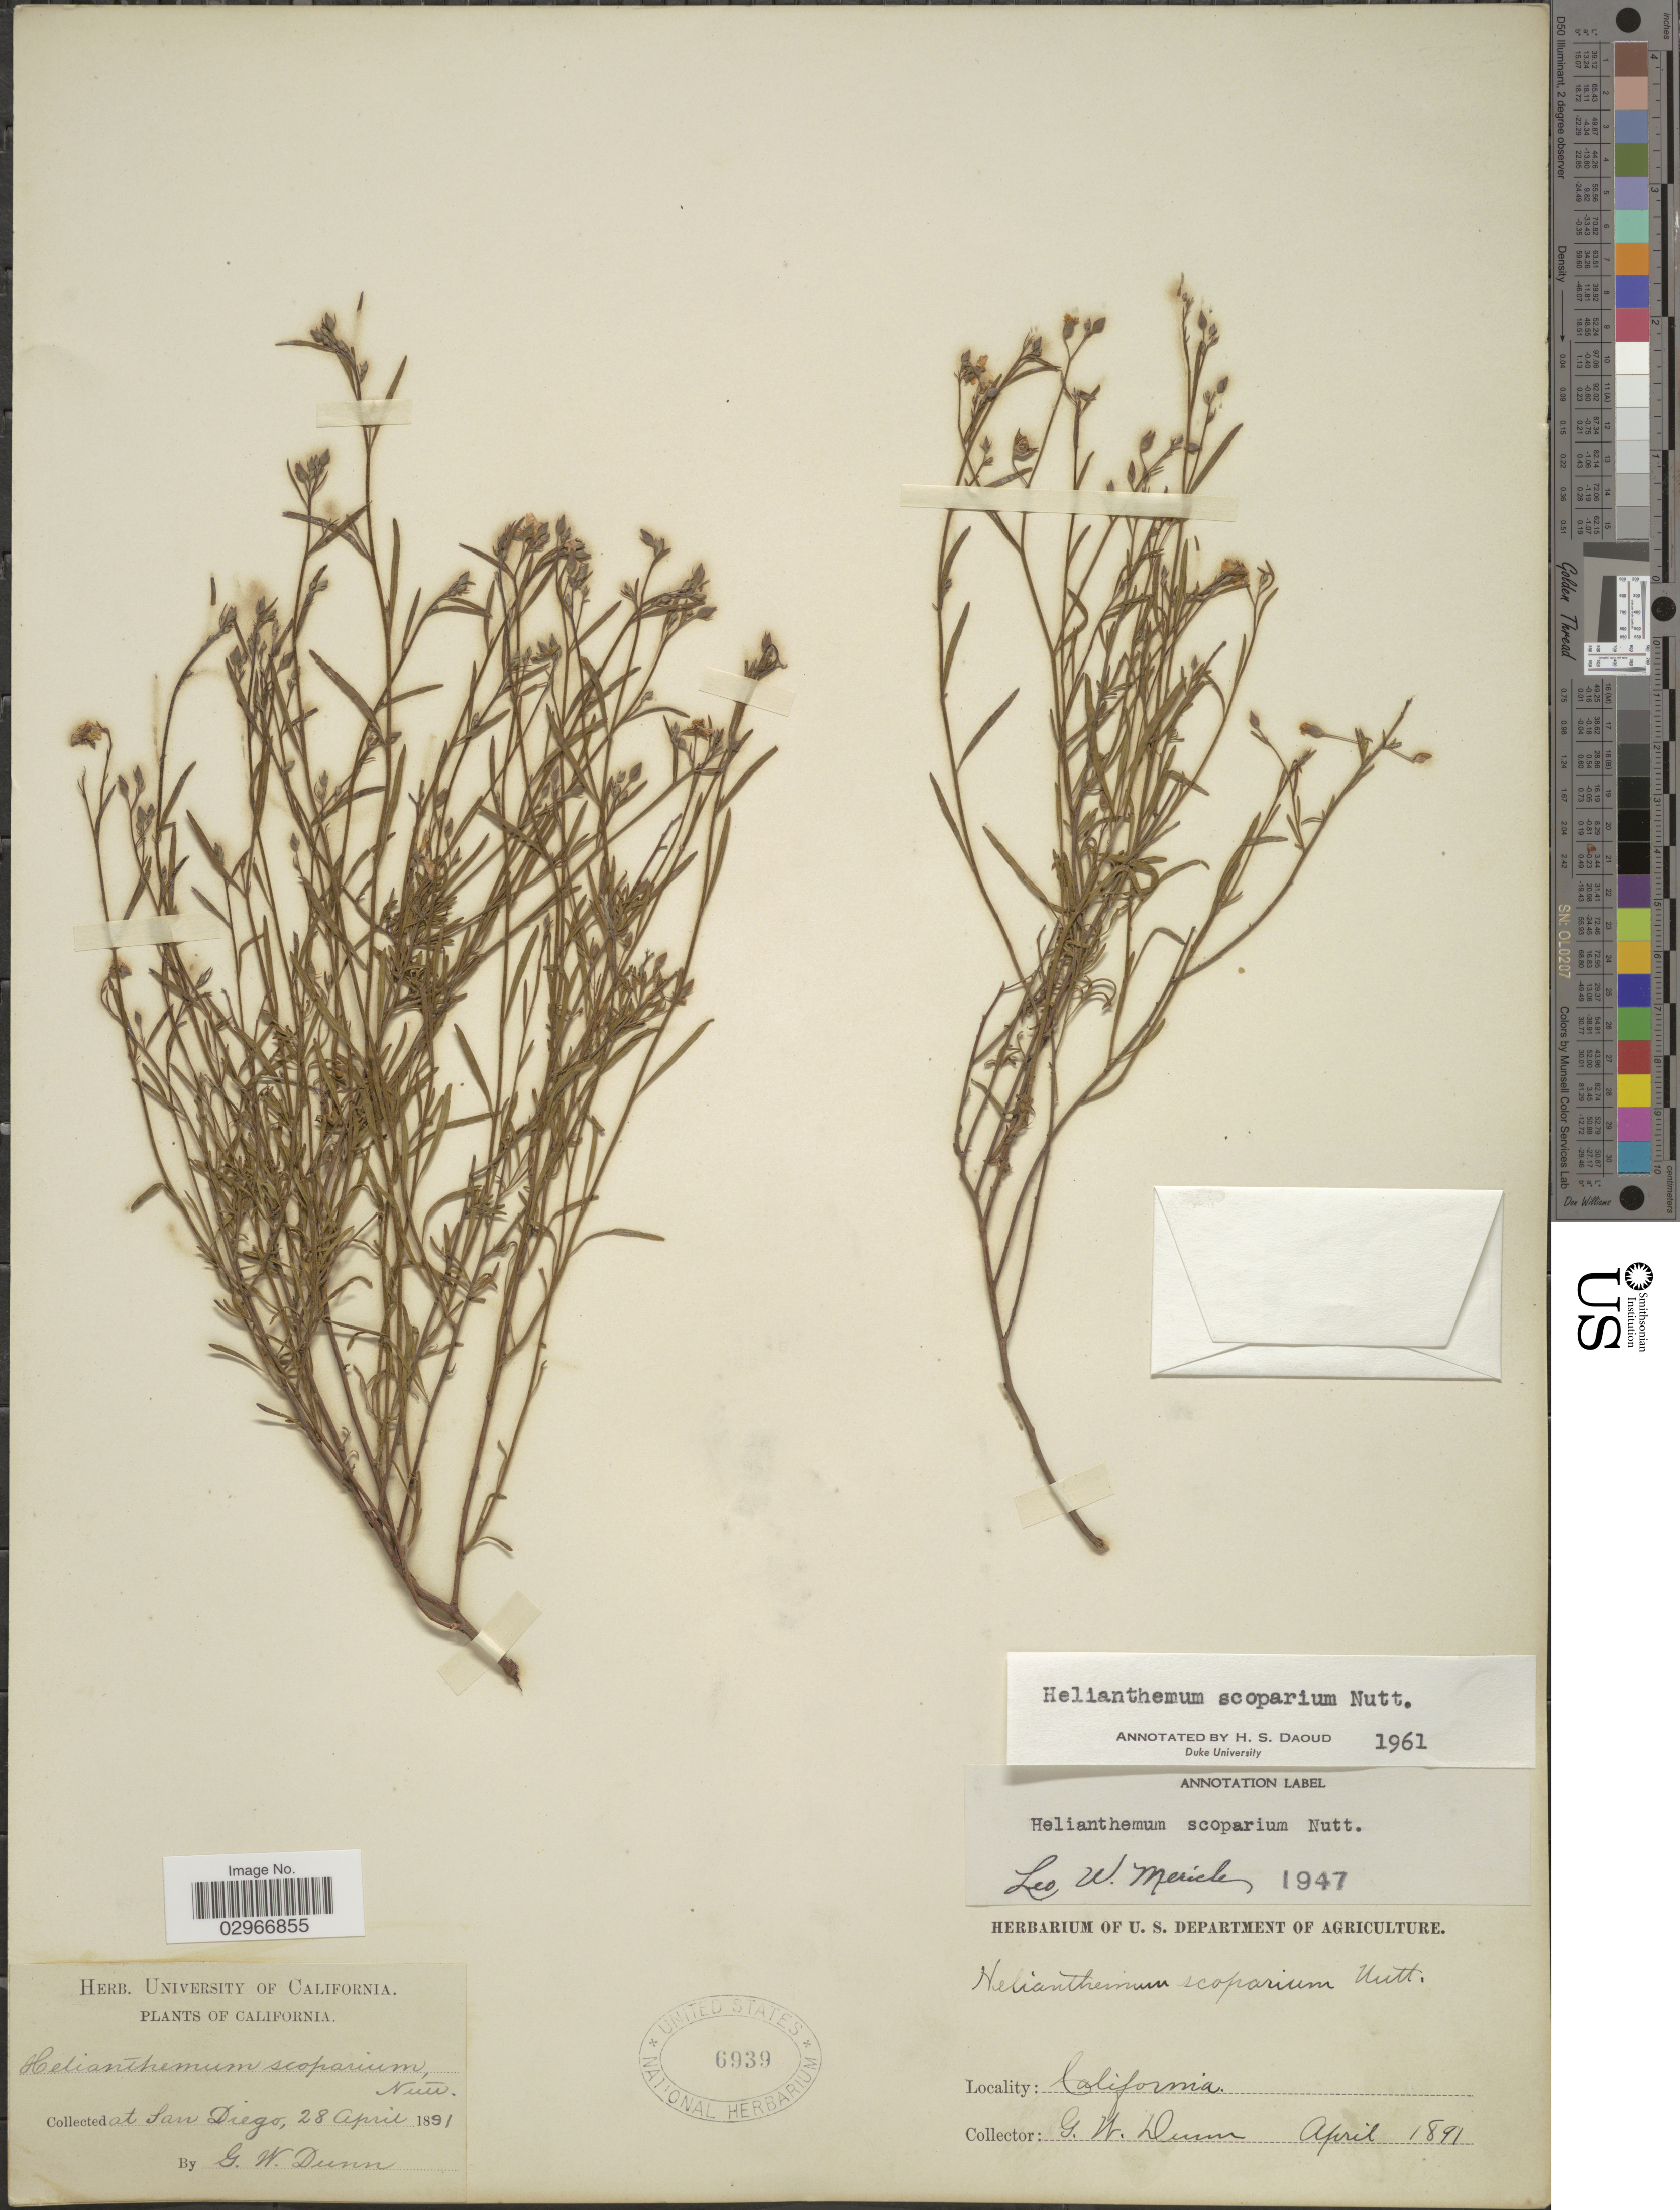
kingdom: Plantae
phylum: Tracheophyta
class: Magnoliopsida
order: Malvales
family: Cistaceae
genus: Helianthemum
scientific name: Helianthemum suffrutescens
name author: B. Schreiber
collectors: G. W.Dunn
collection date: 1891-04-28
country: United States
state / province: California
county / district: San Diego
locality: At San Diego.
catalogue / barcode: US 6939